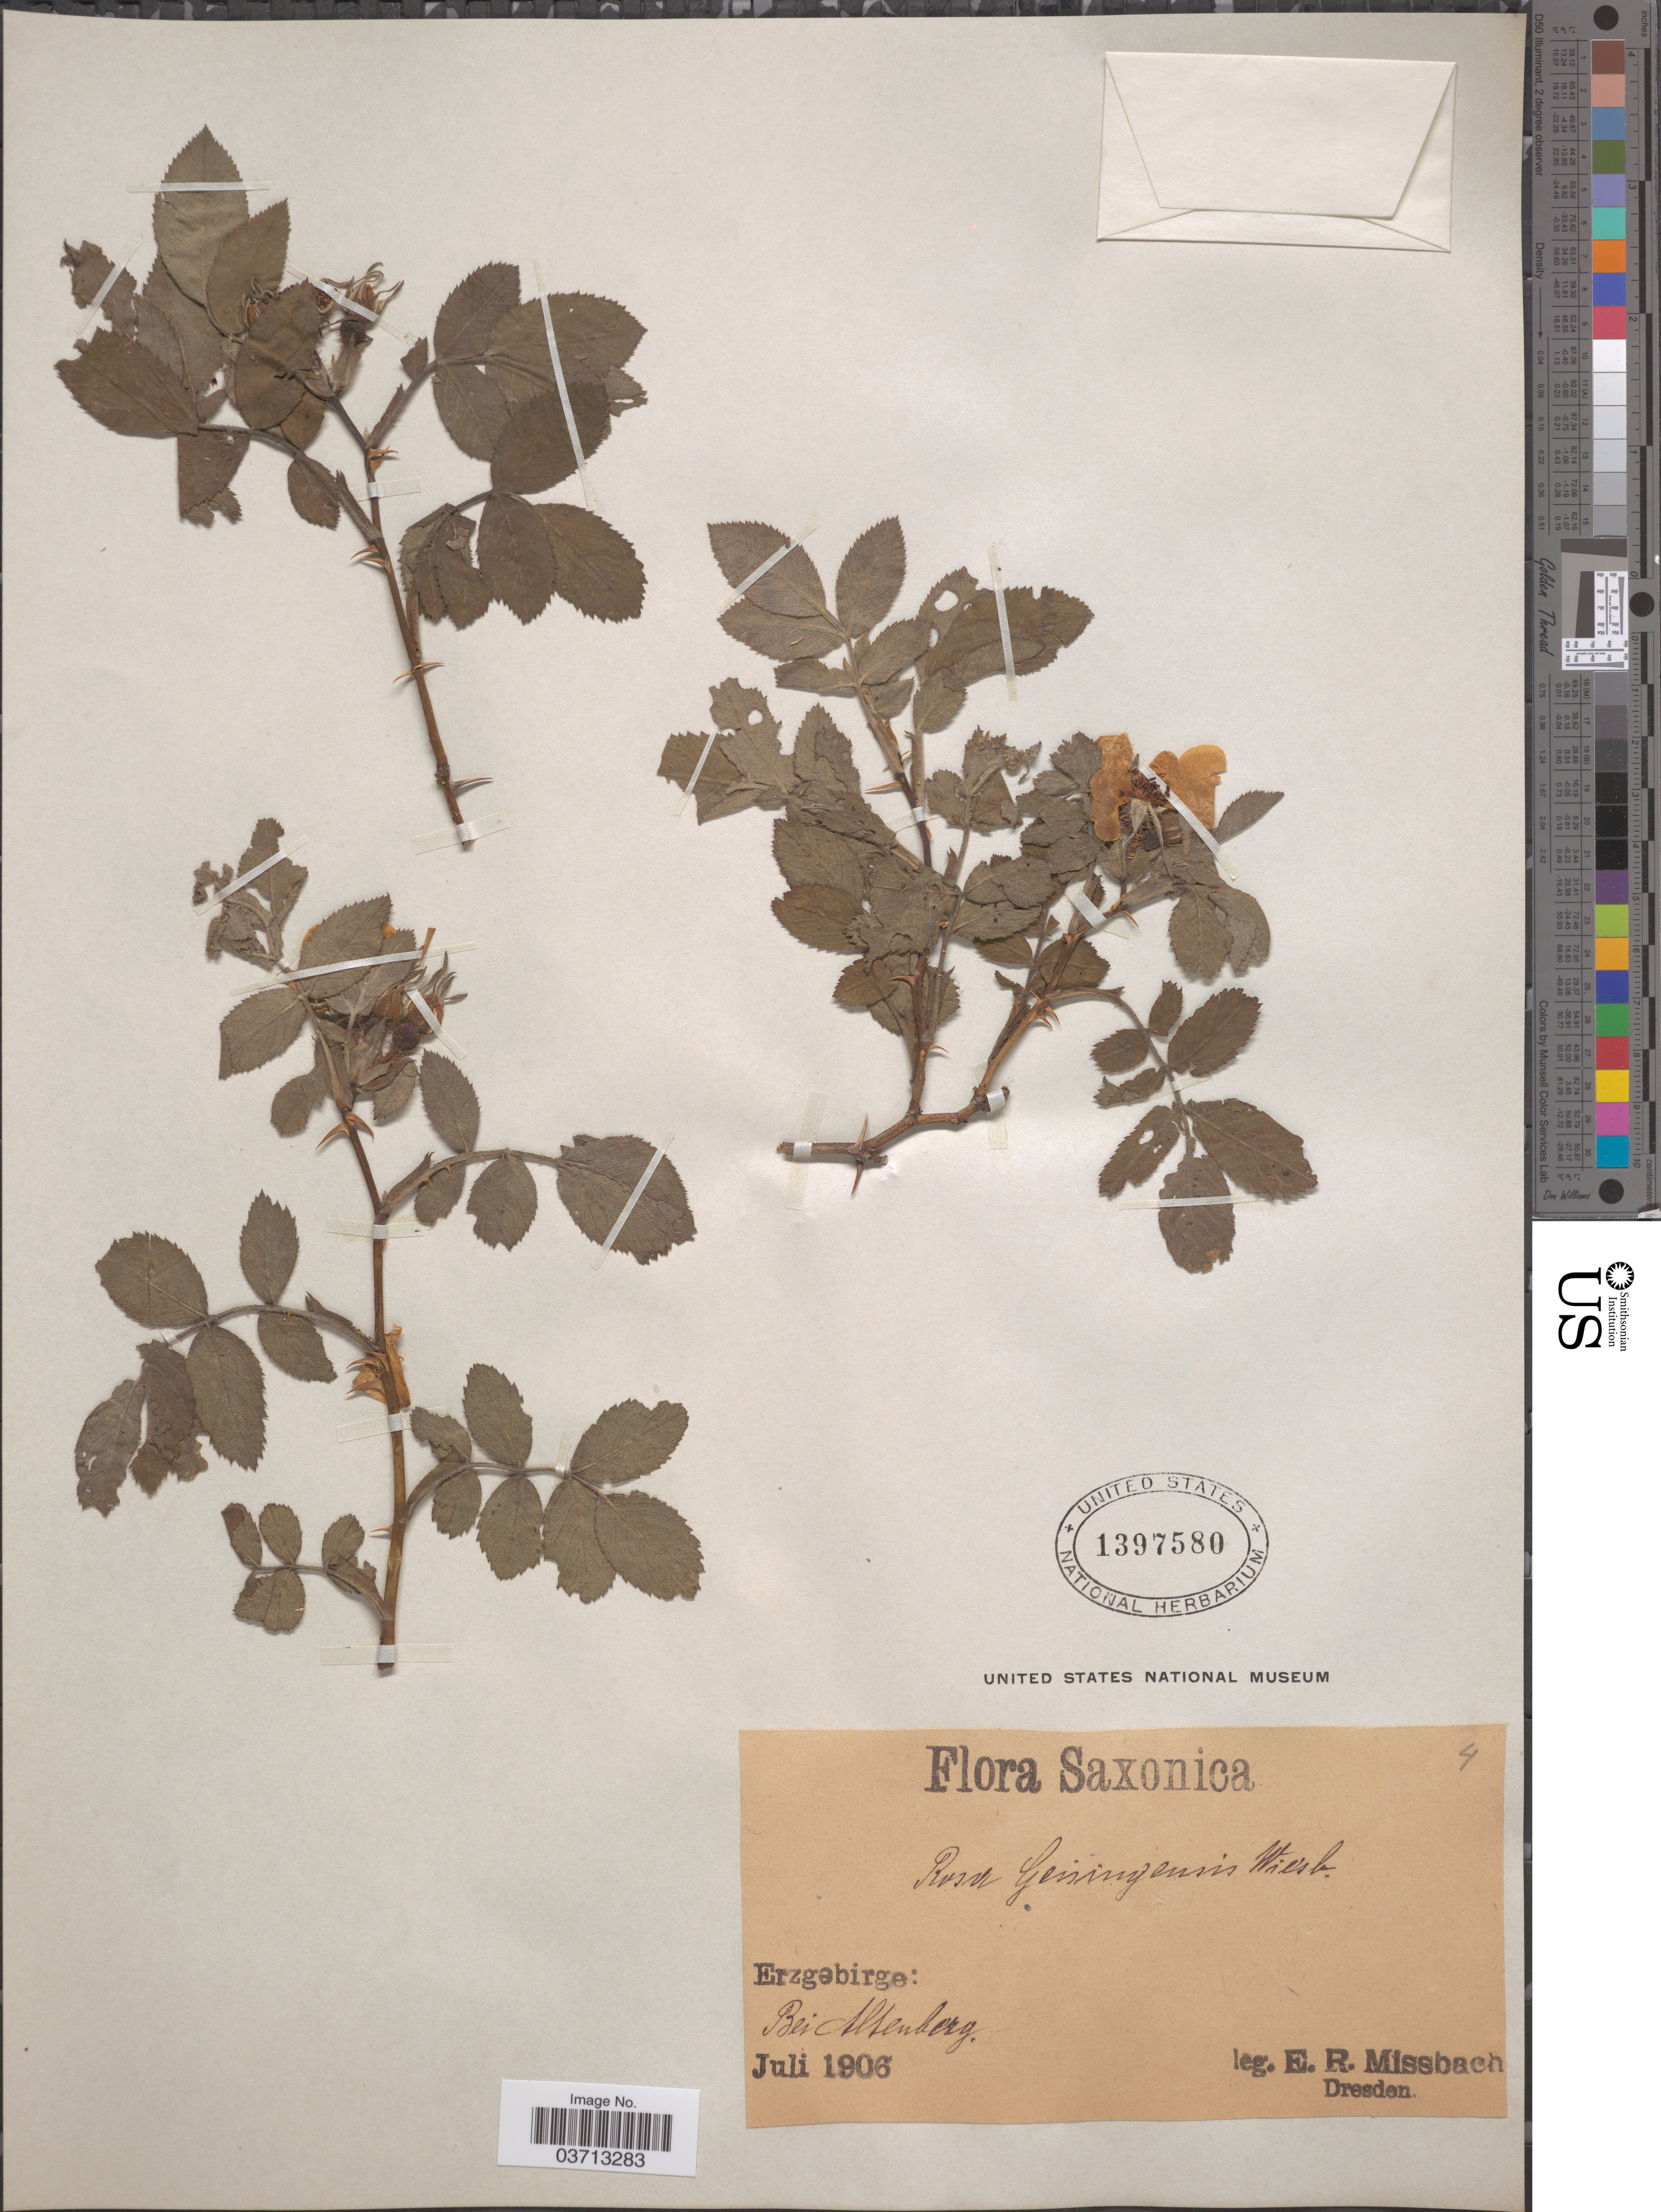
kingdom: Plantae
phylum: Tracheophyta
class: Magnoliopsida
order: Rosales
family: Rosaceae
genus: Rosa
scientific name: Rosa geisingensis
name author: Wiesb.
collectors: E. Missbach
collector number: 4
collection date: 1906-07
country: Germany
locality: Saxonica. Erzgebirge: Bei Altenberg.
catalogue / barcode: US 1397580